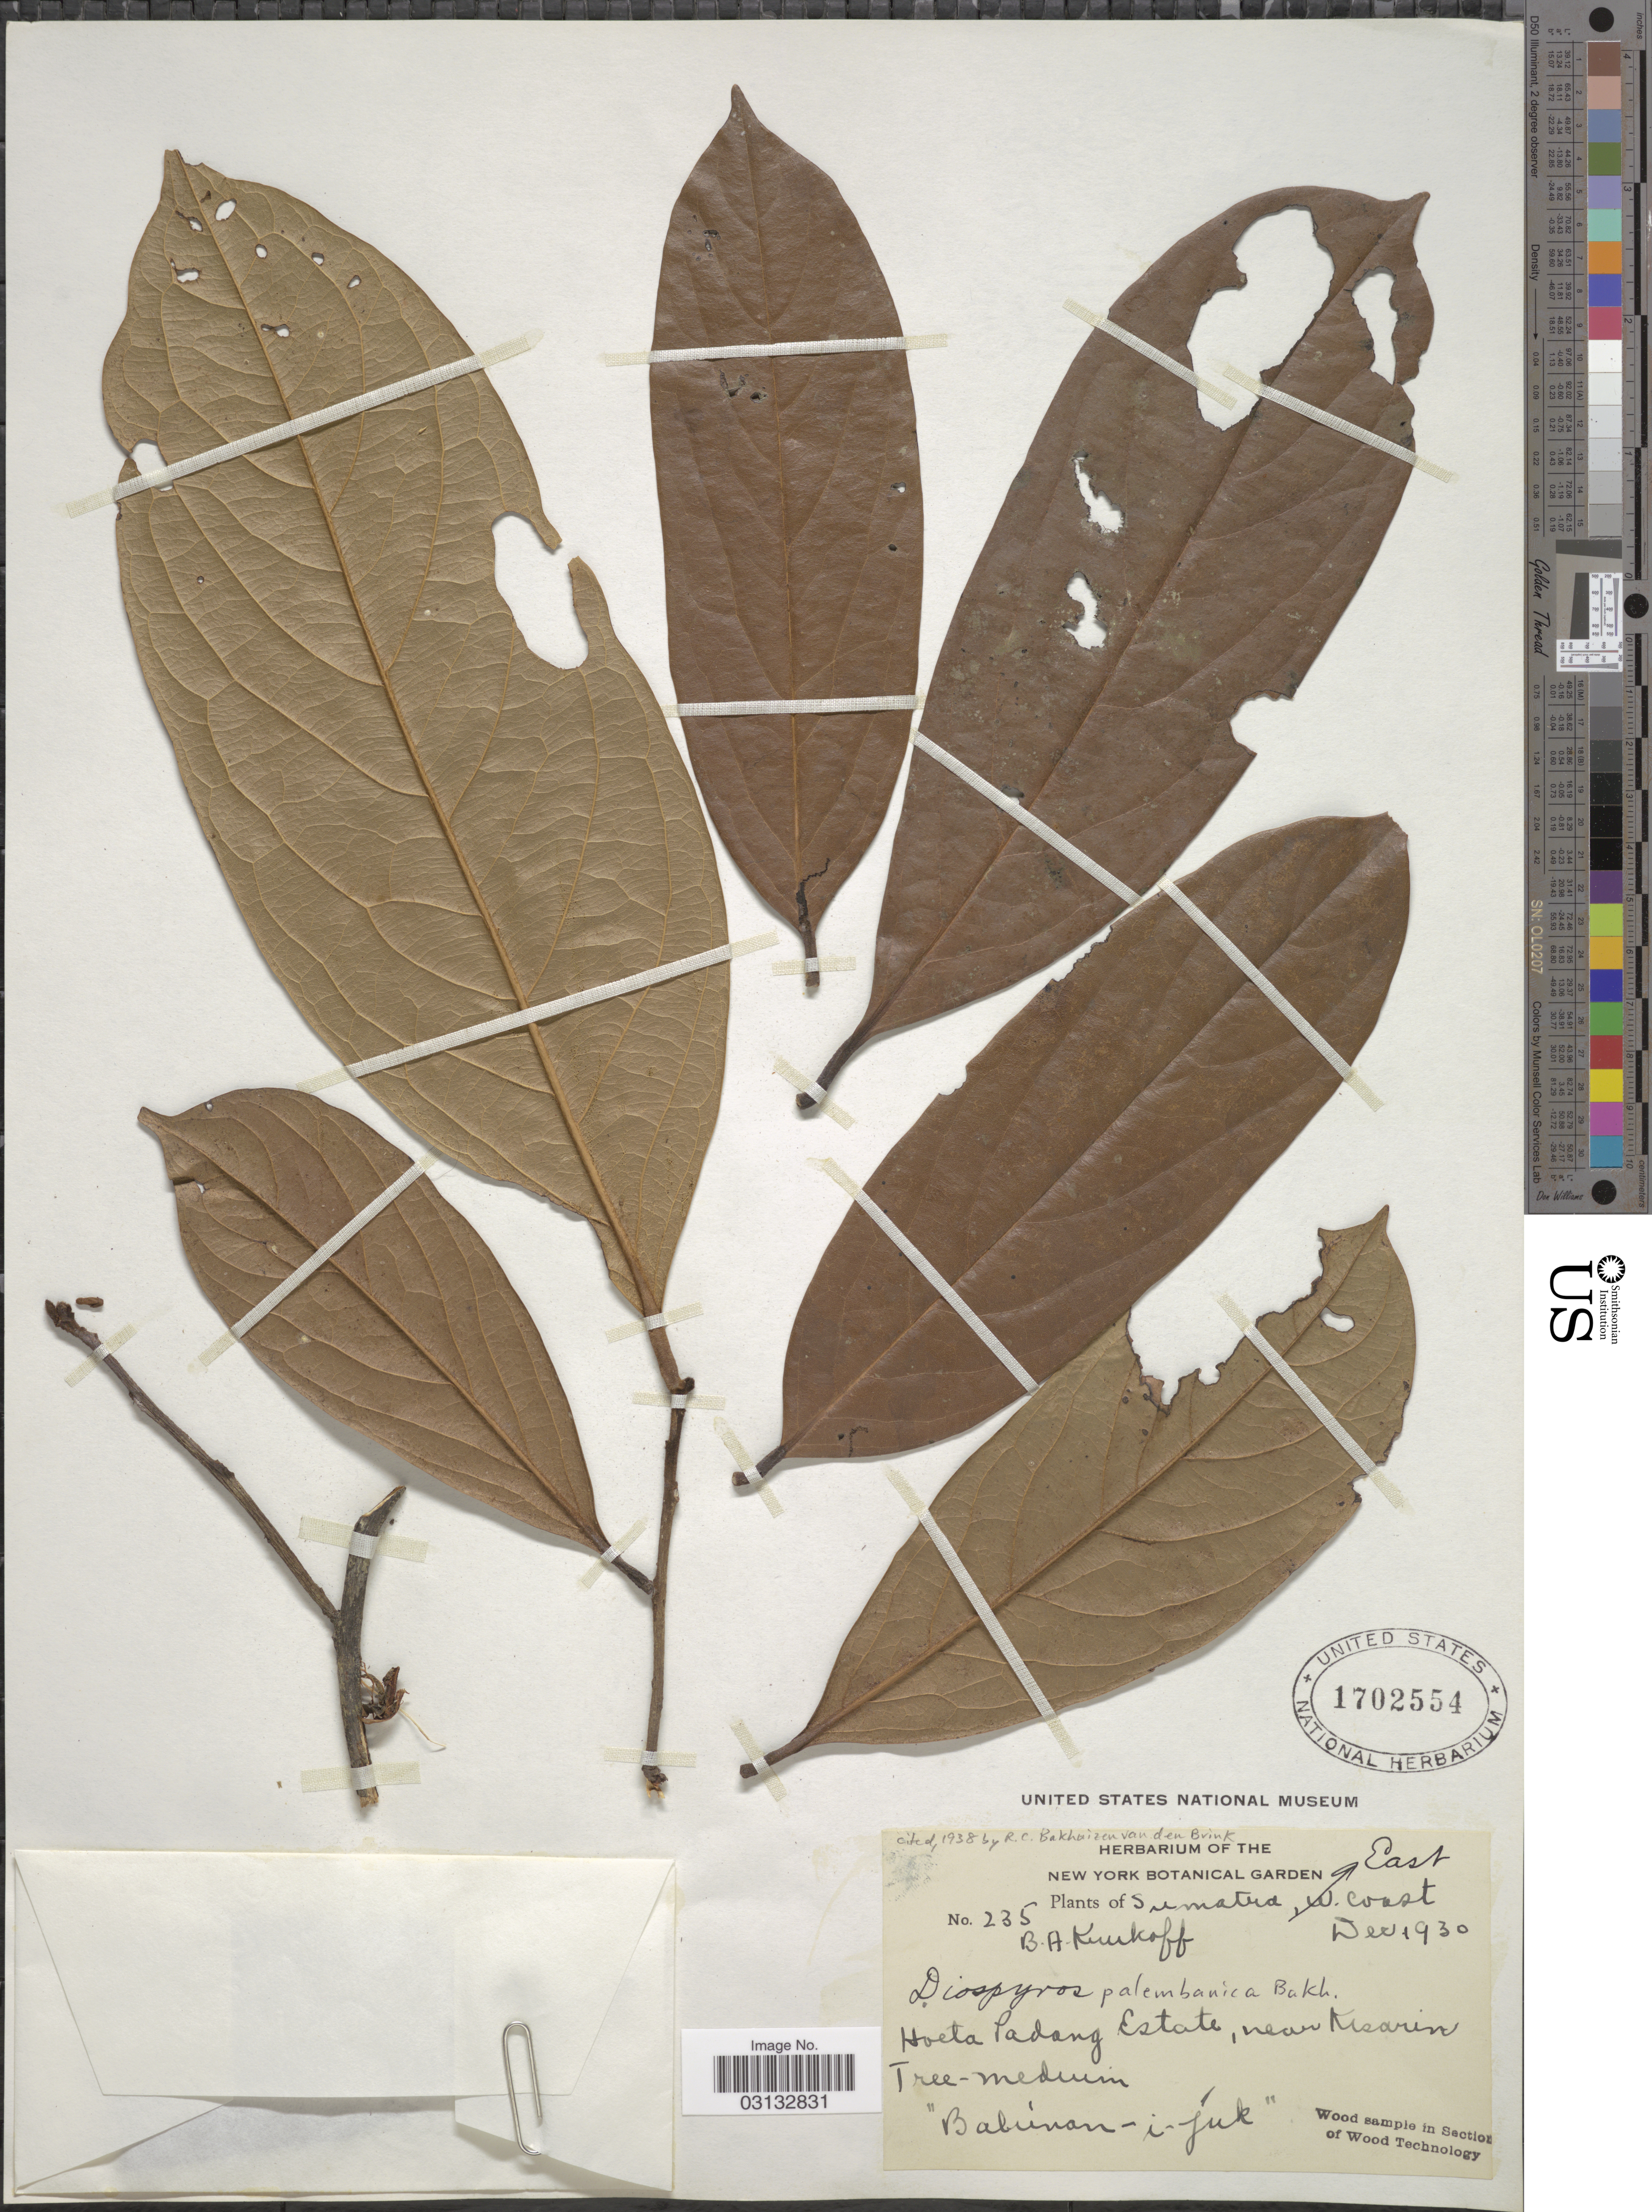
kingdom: Plantae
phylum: Tracheophyta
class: Magnoliopsida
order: Ericales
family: Ebenaceae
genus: Diospyros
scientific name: Diospyros palembanica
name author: Bakh.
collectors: B. A. Krukoff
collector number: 235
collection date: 1930-12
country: Indonesia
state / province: Sumatra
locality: East Coast, Hoeta Padang Estate, near Kisarin.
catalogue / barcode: US 1702554